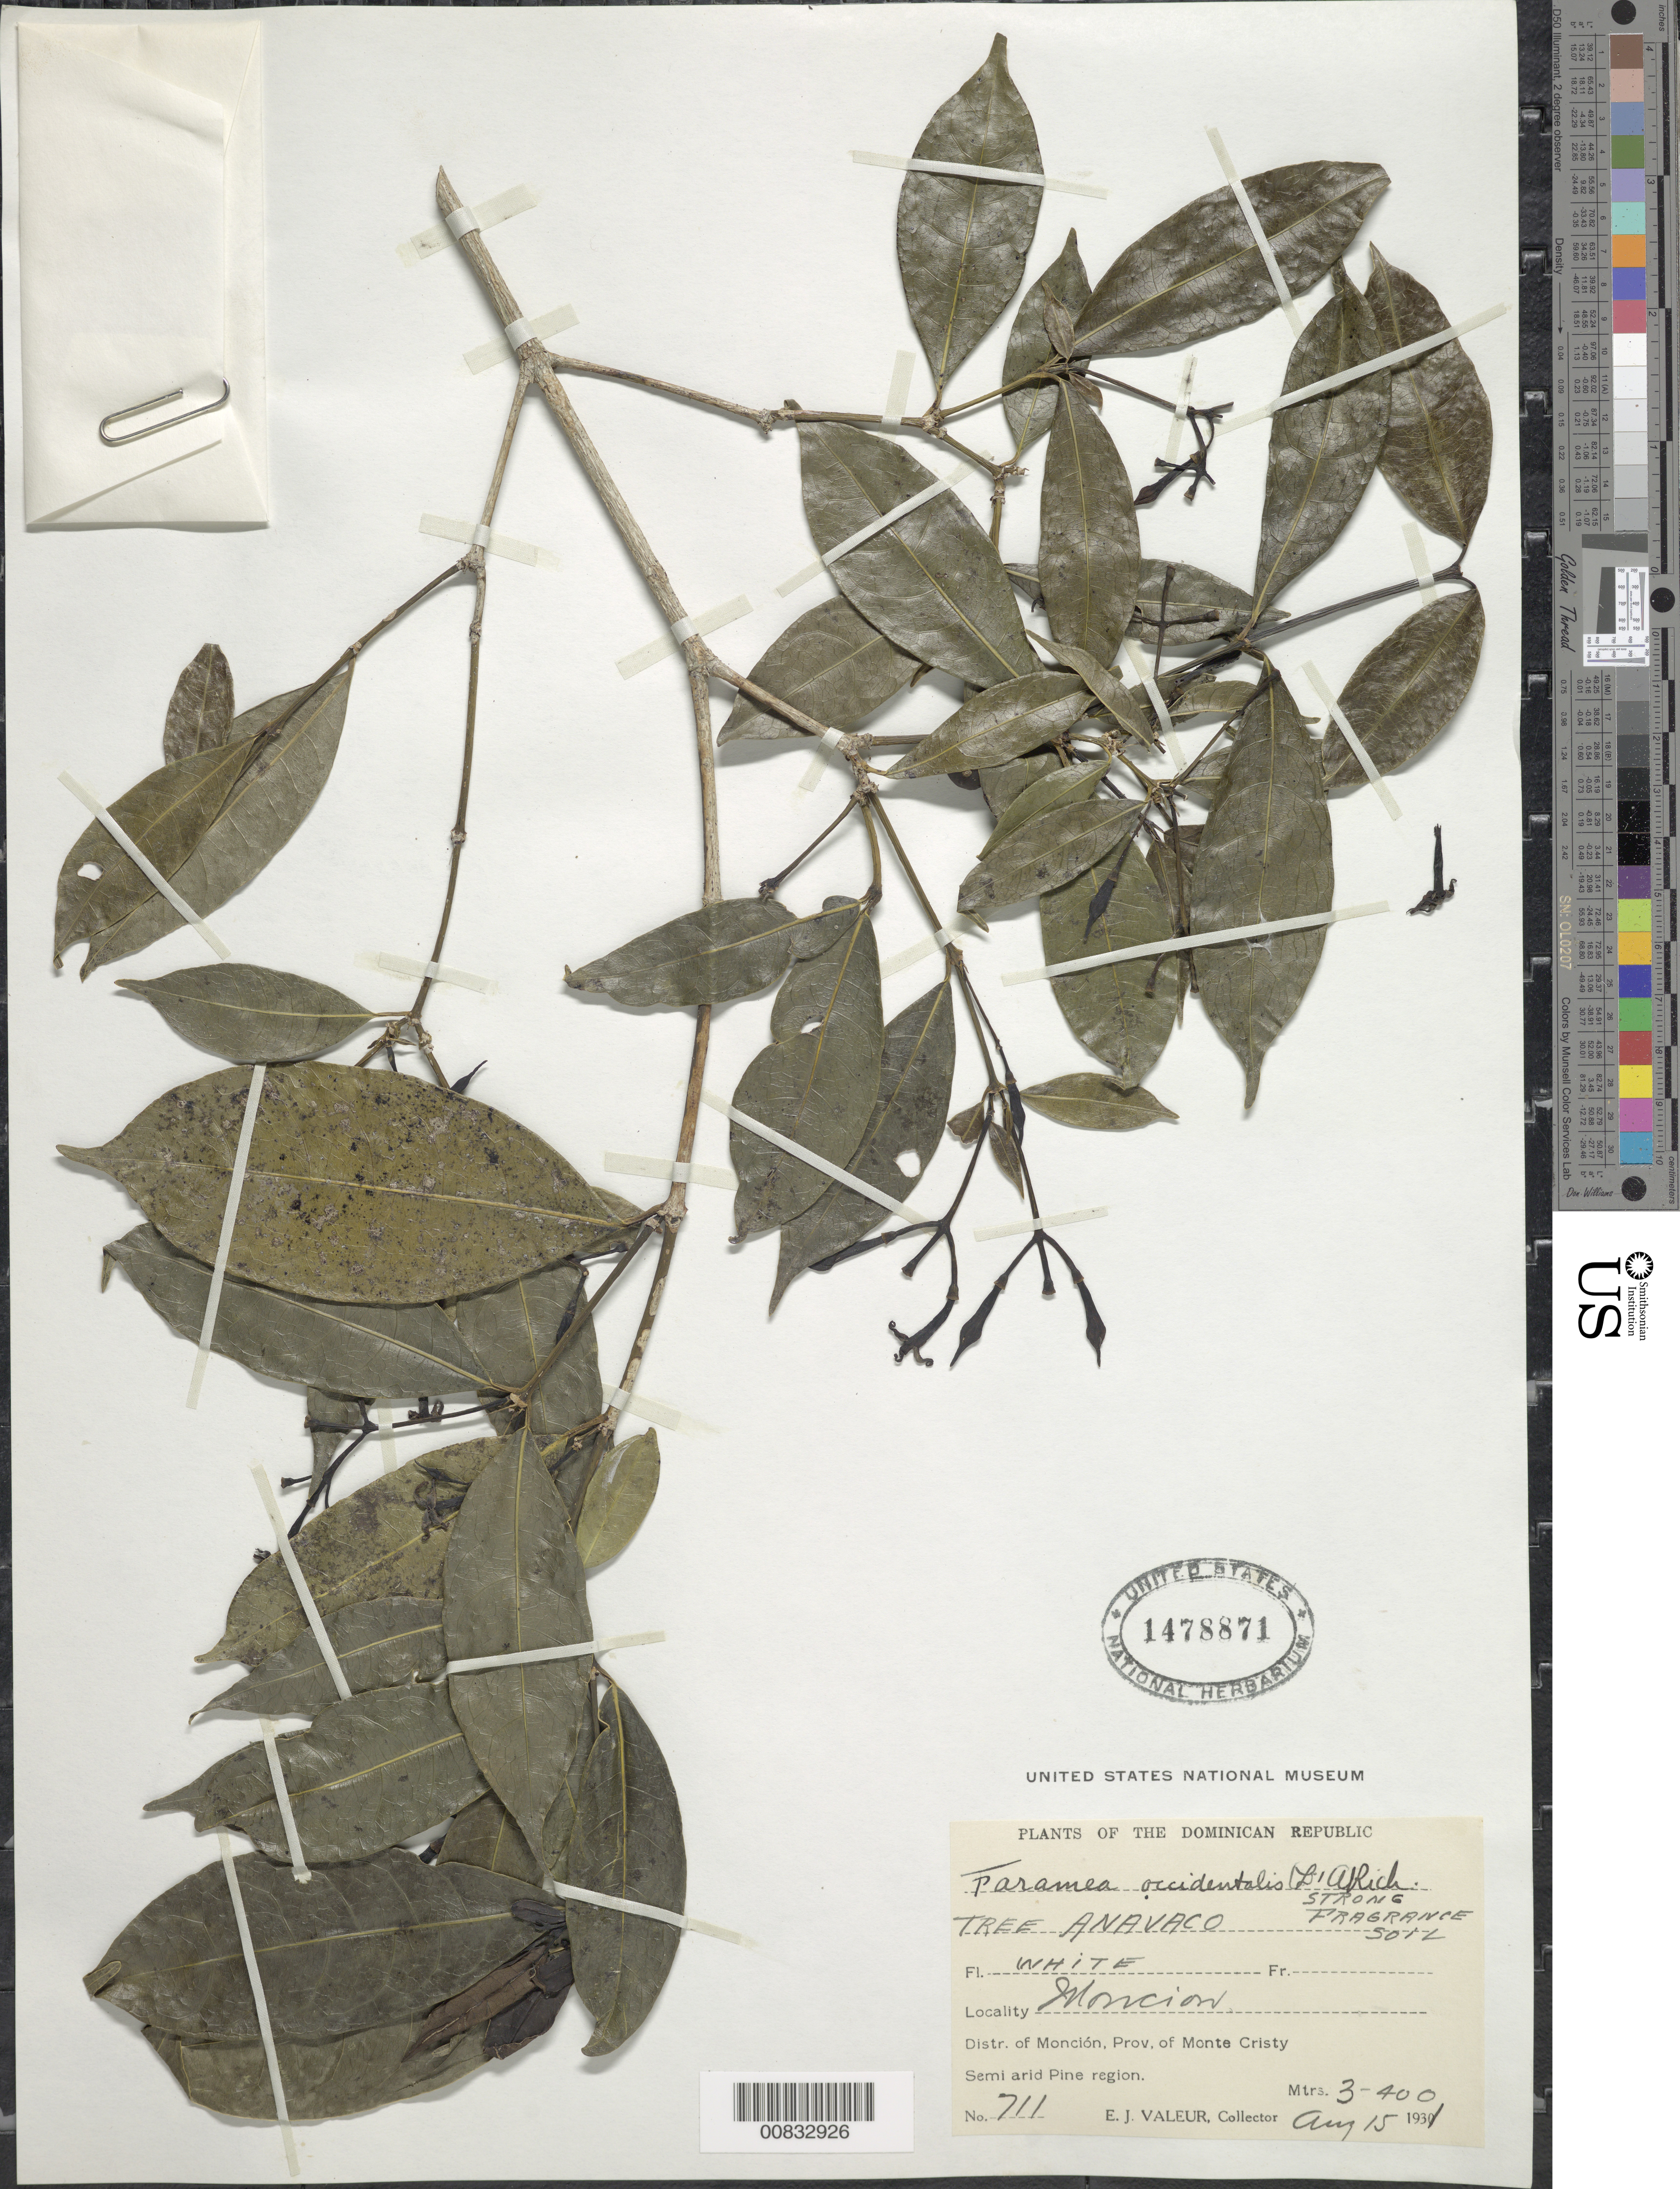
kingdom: Plantae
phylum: Tracheophyta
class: Magnoliopsida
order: Gentianales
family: Rubiaceae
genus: Faramea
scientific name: Faramea occidentalis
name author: (L.) A. Rich.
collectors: E. Valeur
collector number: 711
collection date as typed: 15 Aug 1931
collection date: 1931-08-15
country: Dominican Republic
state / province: Monte Cristi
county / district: Monción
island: Hispaniola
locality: Moncion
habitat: Strong fragrant soil in semi arid pine region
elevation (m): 300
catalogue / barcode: US 1478871